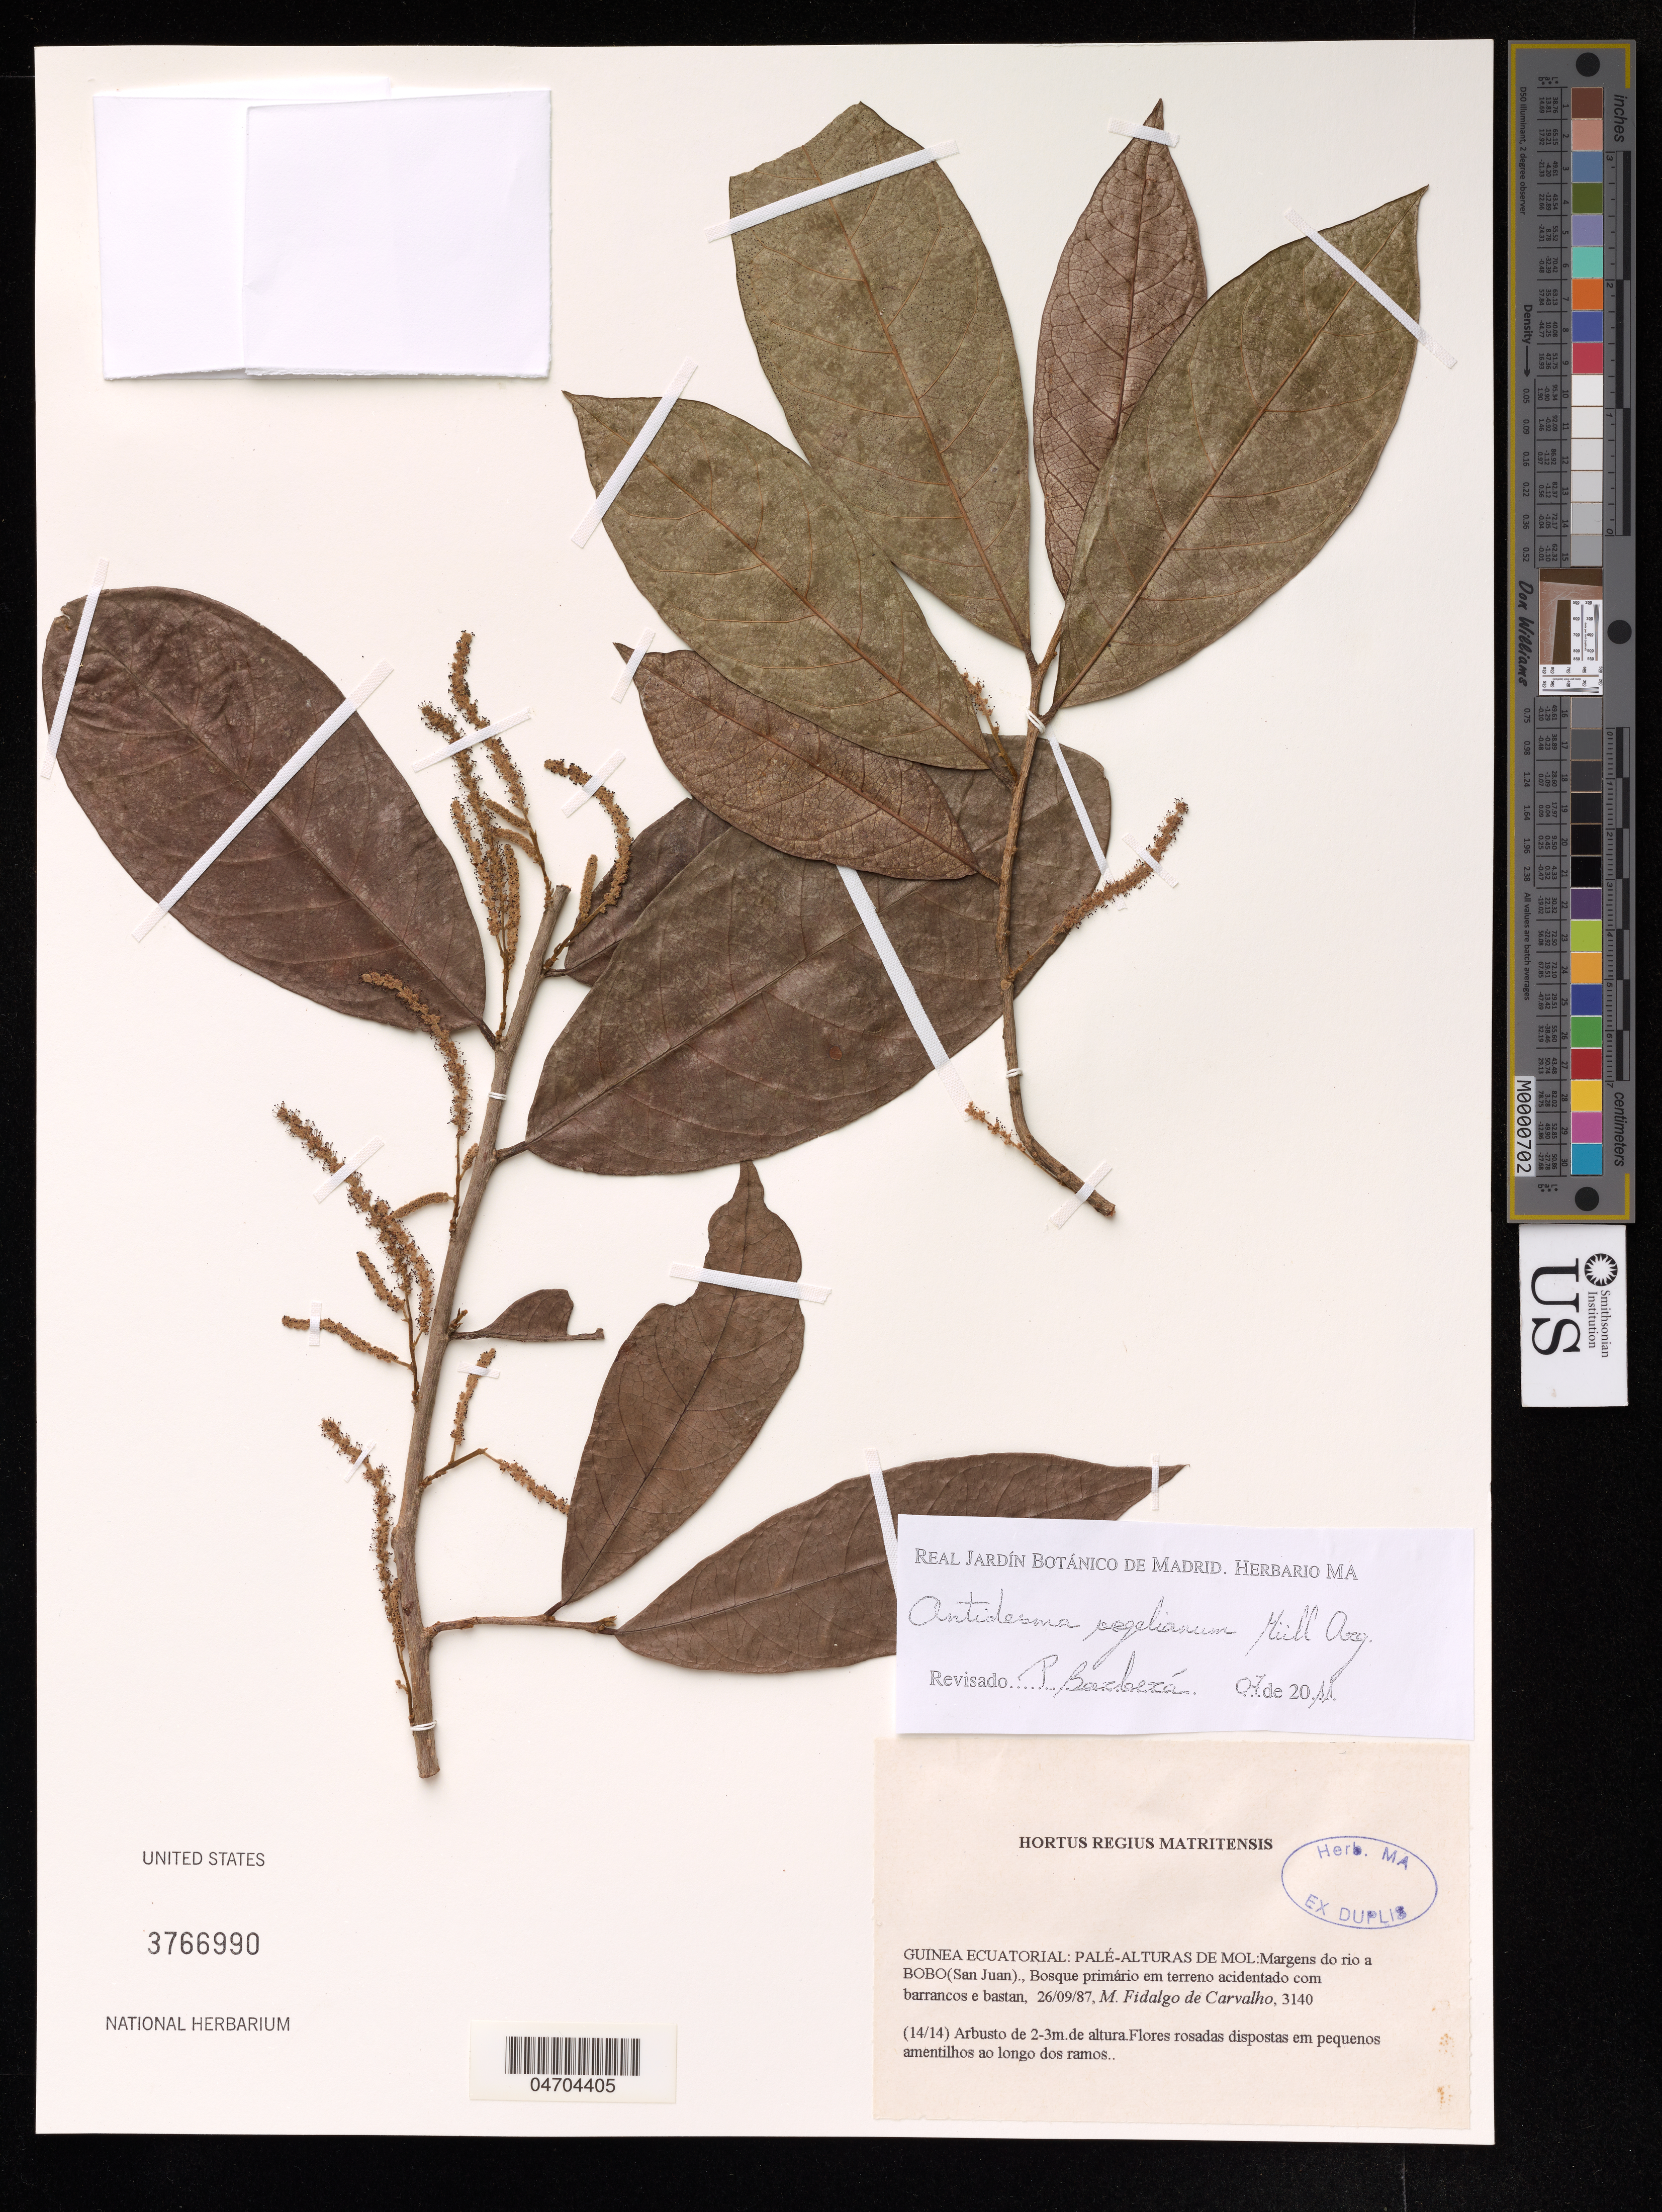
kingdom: Plantae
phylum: Tracheophyta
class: Magnoliopsida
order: Malpighiales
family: Phyllanthaceae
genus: Antidesma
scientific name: Antidesma vogelianum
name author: Müll. Arg.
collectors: M. Fidalgo de Carvalho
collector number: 3140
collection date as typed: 26 9 87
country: Equatorial Guinea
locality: Palé-Alturas de Mol: Margens do rio a Bobo(San Juan).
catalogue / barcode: US 3766990